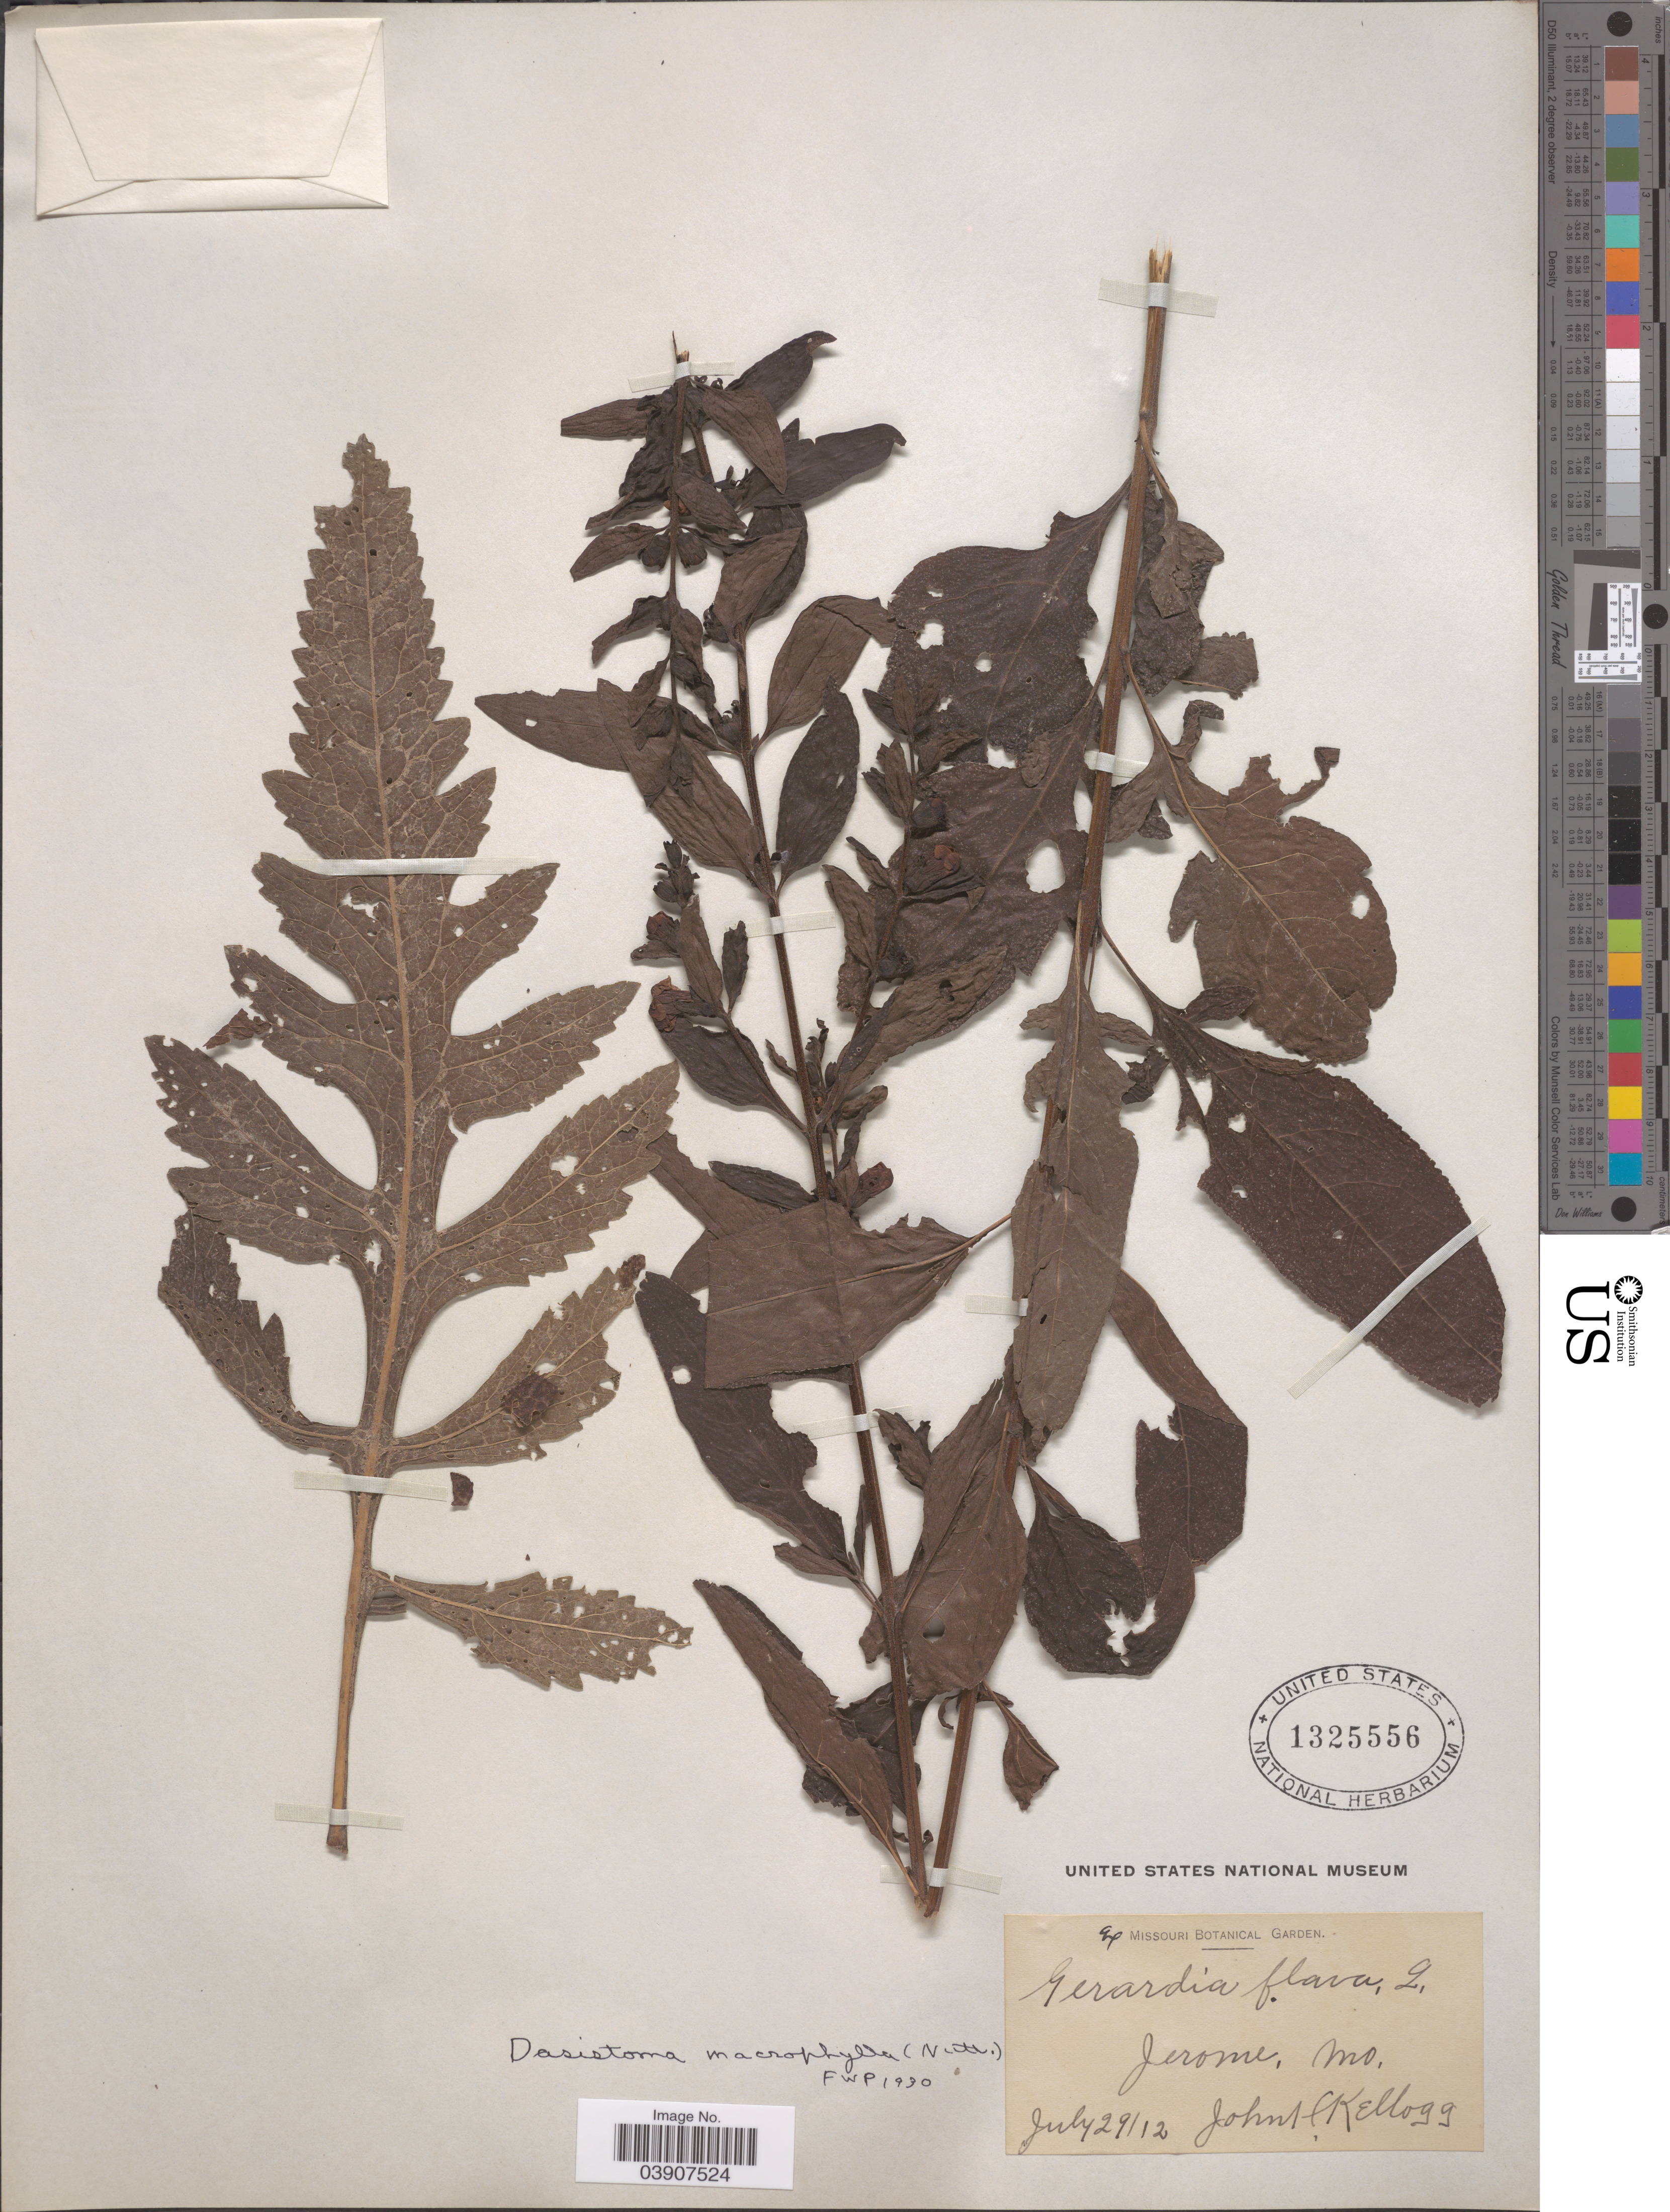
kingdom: Plantae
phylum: Tracheophyta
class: Magnoliopsida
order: Lamiales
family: Orobanchaceae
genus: Dasistoma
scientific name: Dasistoma macrophylla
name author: (Nutt.) Raf.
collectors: J. H. Kellogg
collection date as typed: Transcribed d/m/y: 29/7/12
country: United States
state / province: Missouri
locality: Jerome.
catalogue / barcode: US 1325556